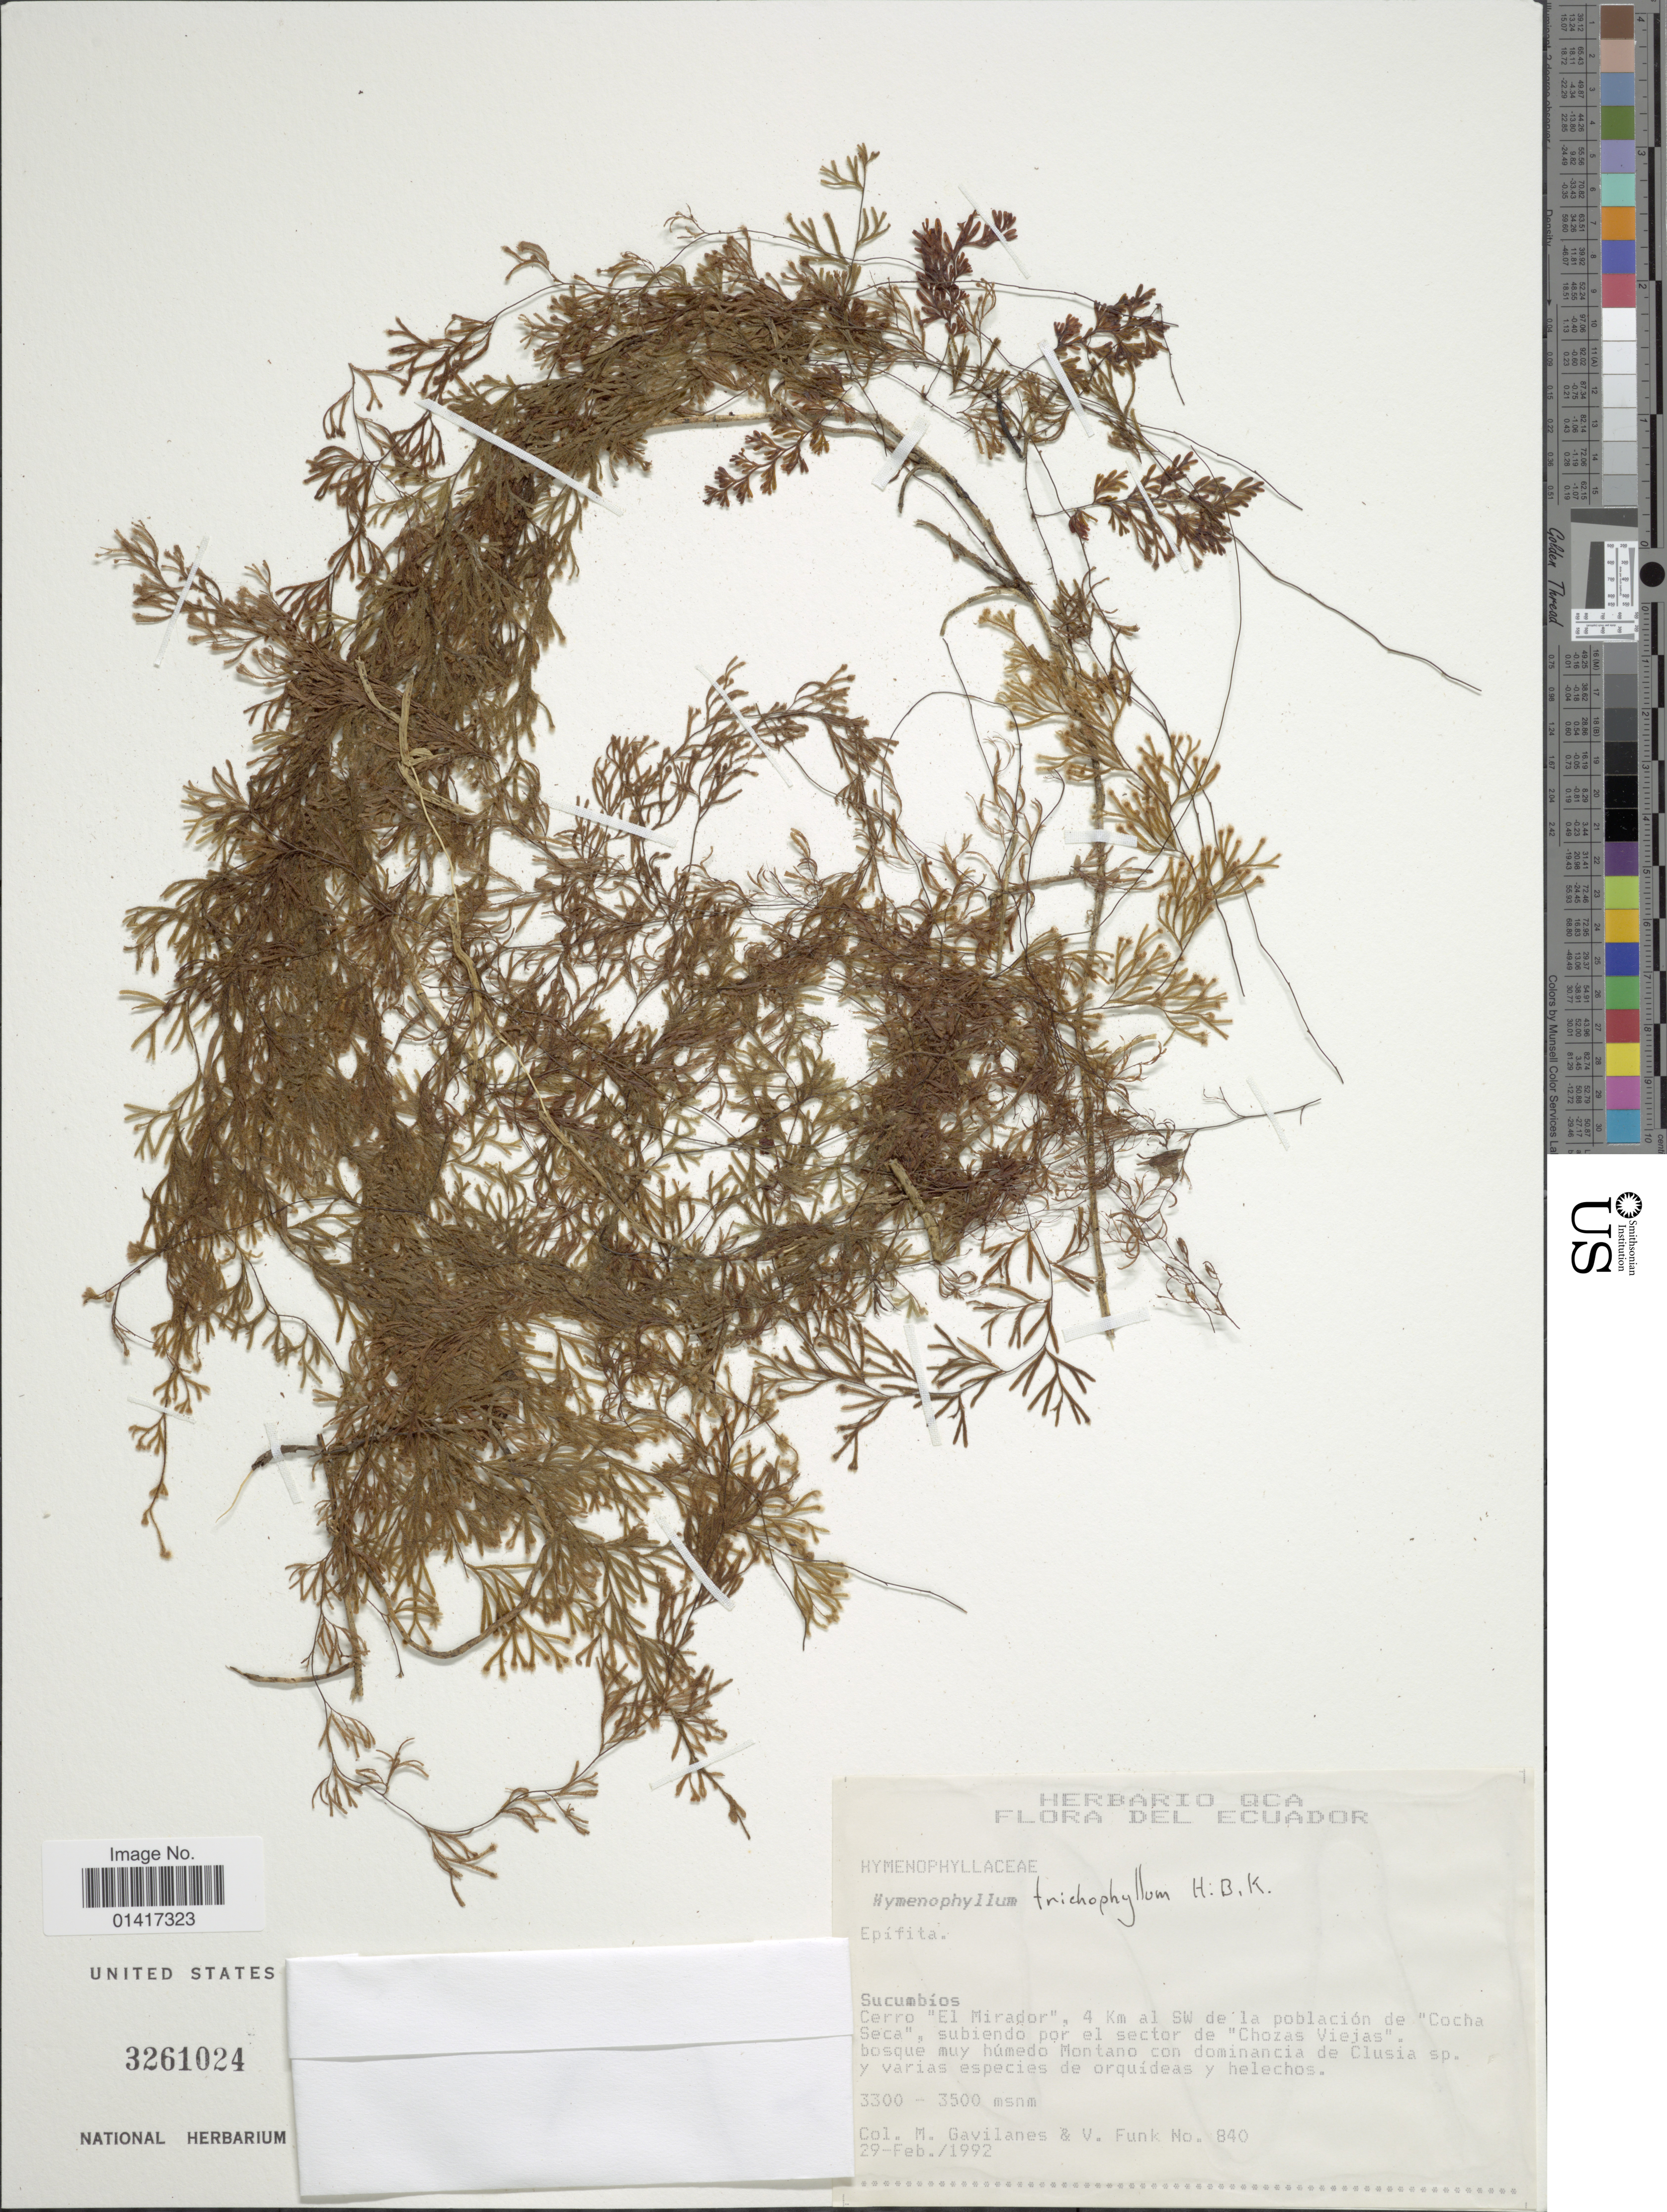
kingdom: Plantae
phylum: Tracheophyta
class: Polypodiopsida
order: Hymenophyllales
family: Hymenophyllaceae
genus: Hymenophyllum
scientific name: Hymenophyllum trichophyllum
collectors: M. Gavilanes & V. Funk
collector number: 840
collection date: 1992-02-29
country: Ecuador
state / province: Sucumbíos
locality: Cerro El Mirador, 4 km SWde la poblacion de Cocha Seca, subiendo por el sector de CHozas Viejas, bosque muy humedo Montano con dominancia de Clusia sp. y varias especies de orquideas y helechos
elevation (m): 3300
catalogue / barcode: US 3261024